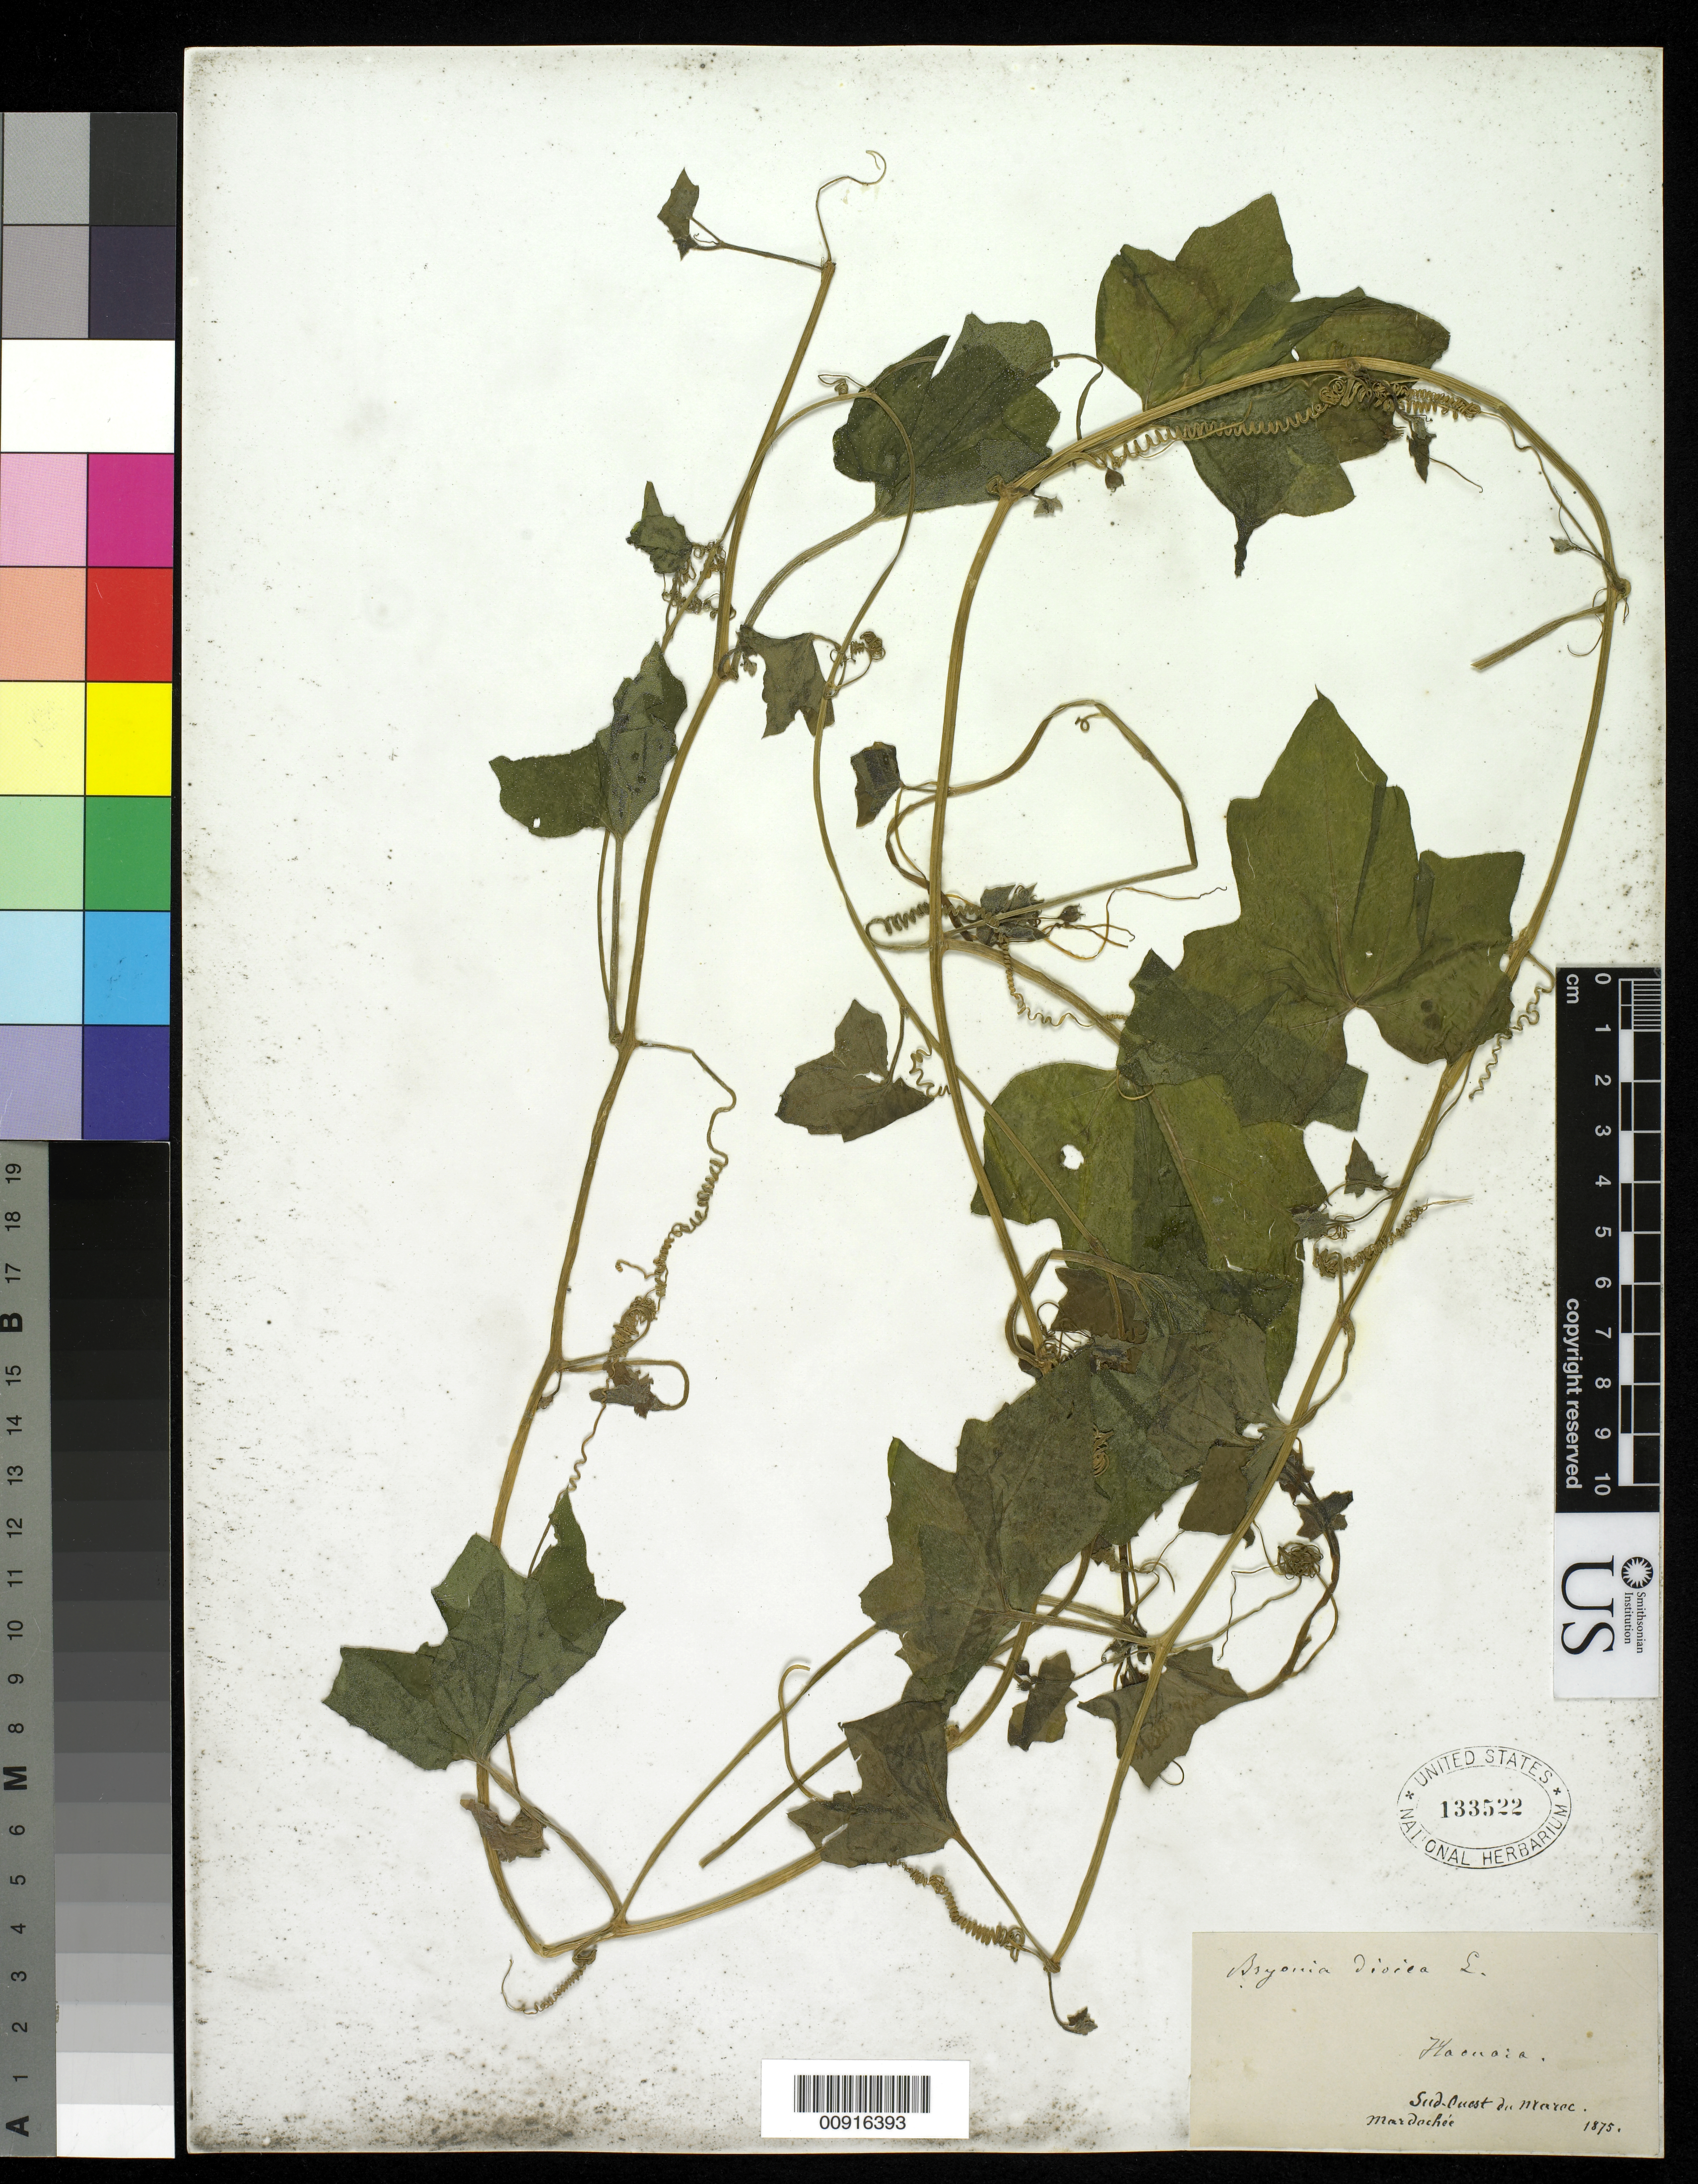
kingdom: Plantae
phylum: Tracheophyta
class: Magnoliopsida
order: Cucurbitales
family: Cucurbitaceae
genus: Bryonia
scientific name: Bryonia dioica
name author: Jacq.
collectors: Mardochee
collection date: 1875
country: Morocco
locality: Sud-Ouest du Moroc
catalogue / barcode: US 133522